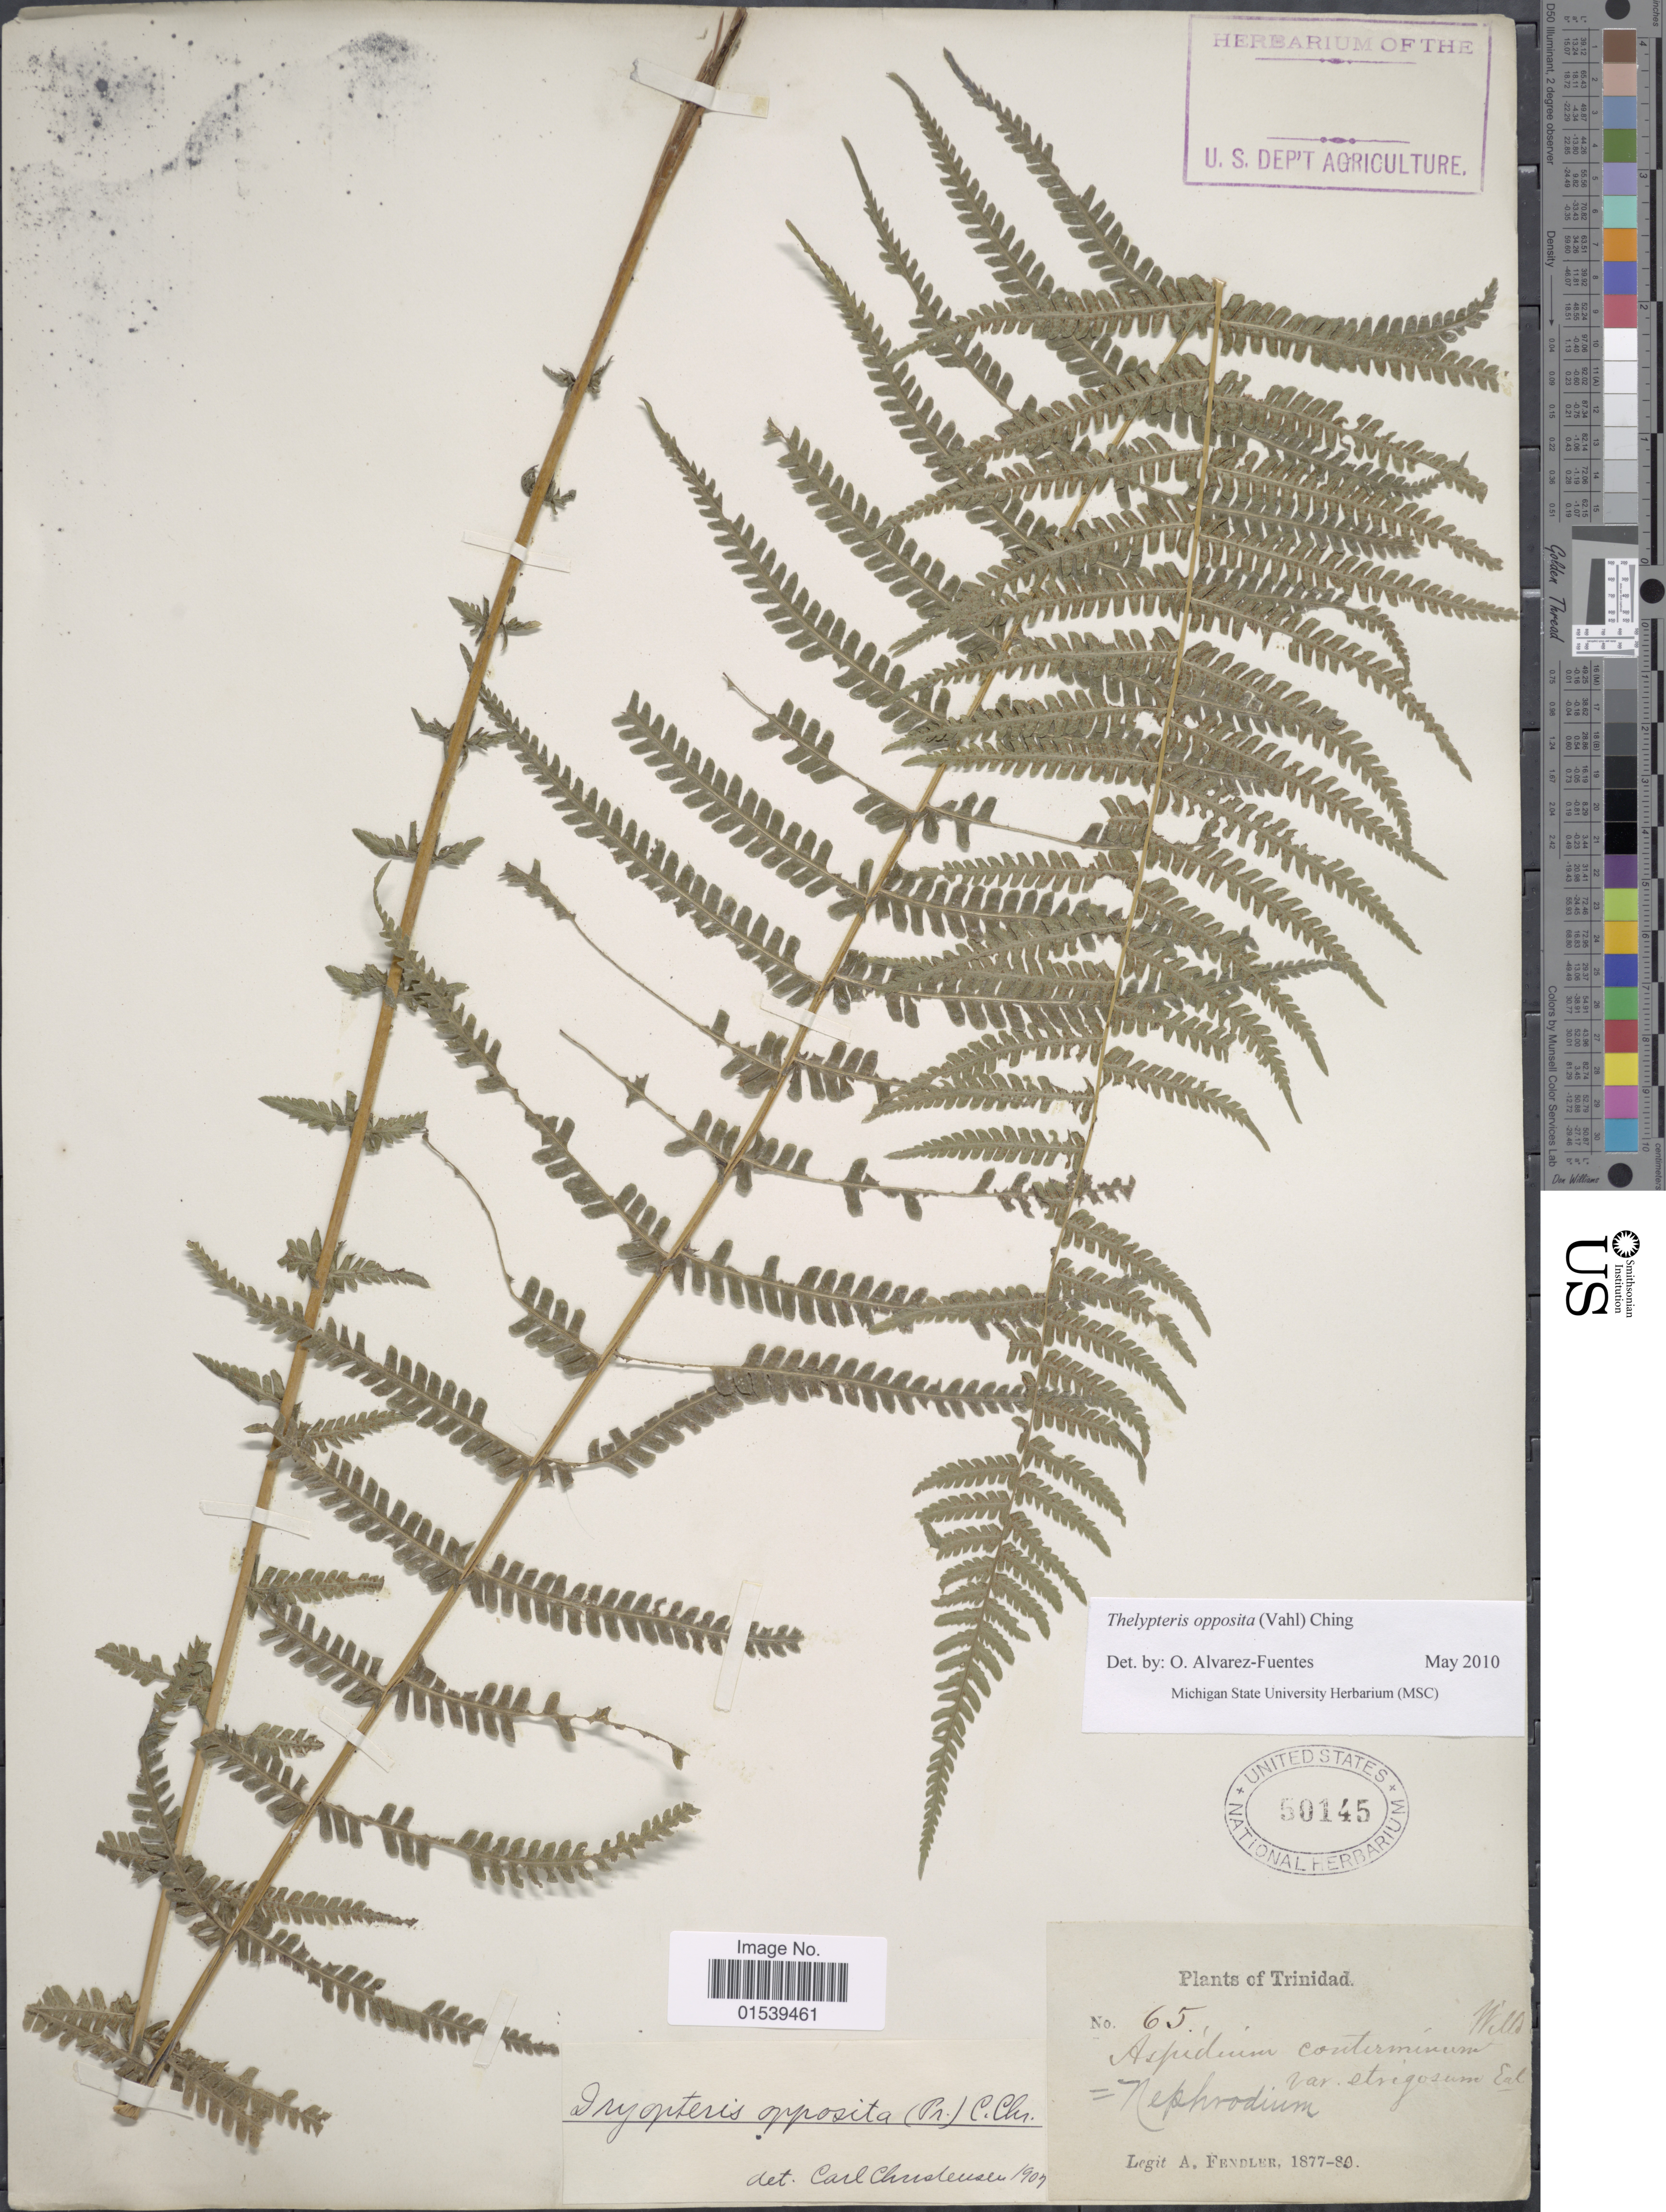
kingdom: Plantae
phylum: Tracheophyta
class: Polypodiopsida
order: Polypodiales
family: Thelypteridaceae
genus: Amauropelta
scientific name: Amauropelta opposita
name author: (Vahl) Pic. Serm.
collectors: A. Fendler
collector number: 65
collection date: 1877/1880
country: Trinidad and Tobago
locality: Trinidad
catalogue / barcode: US 50145